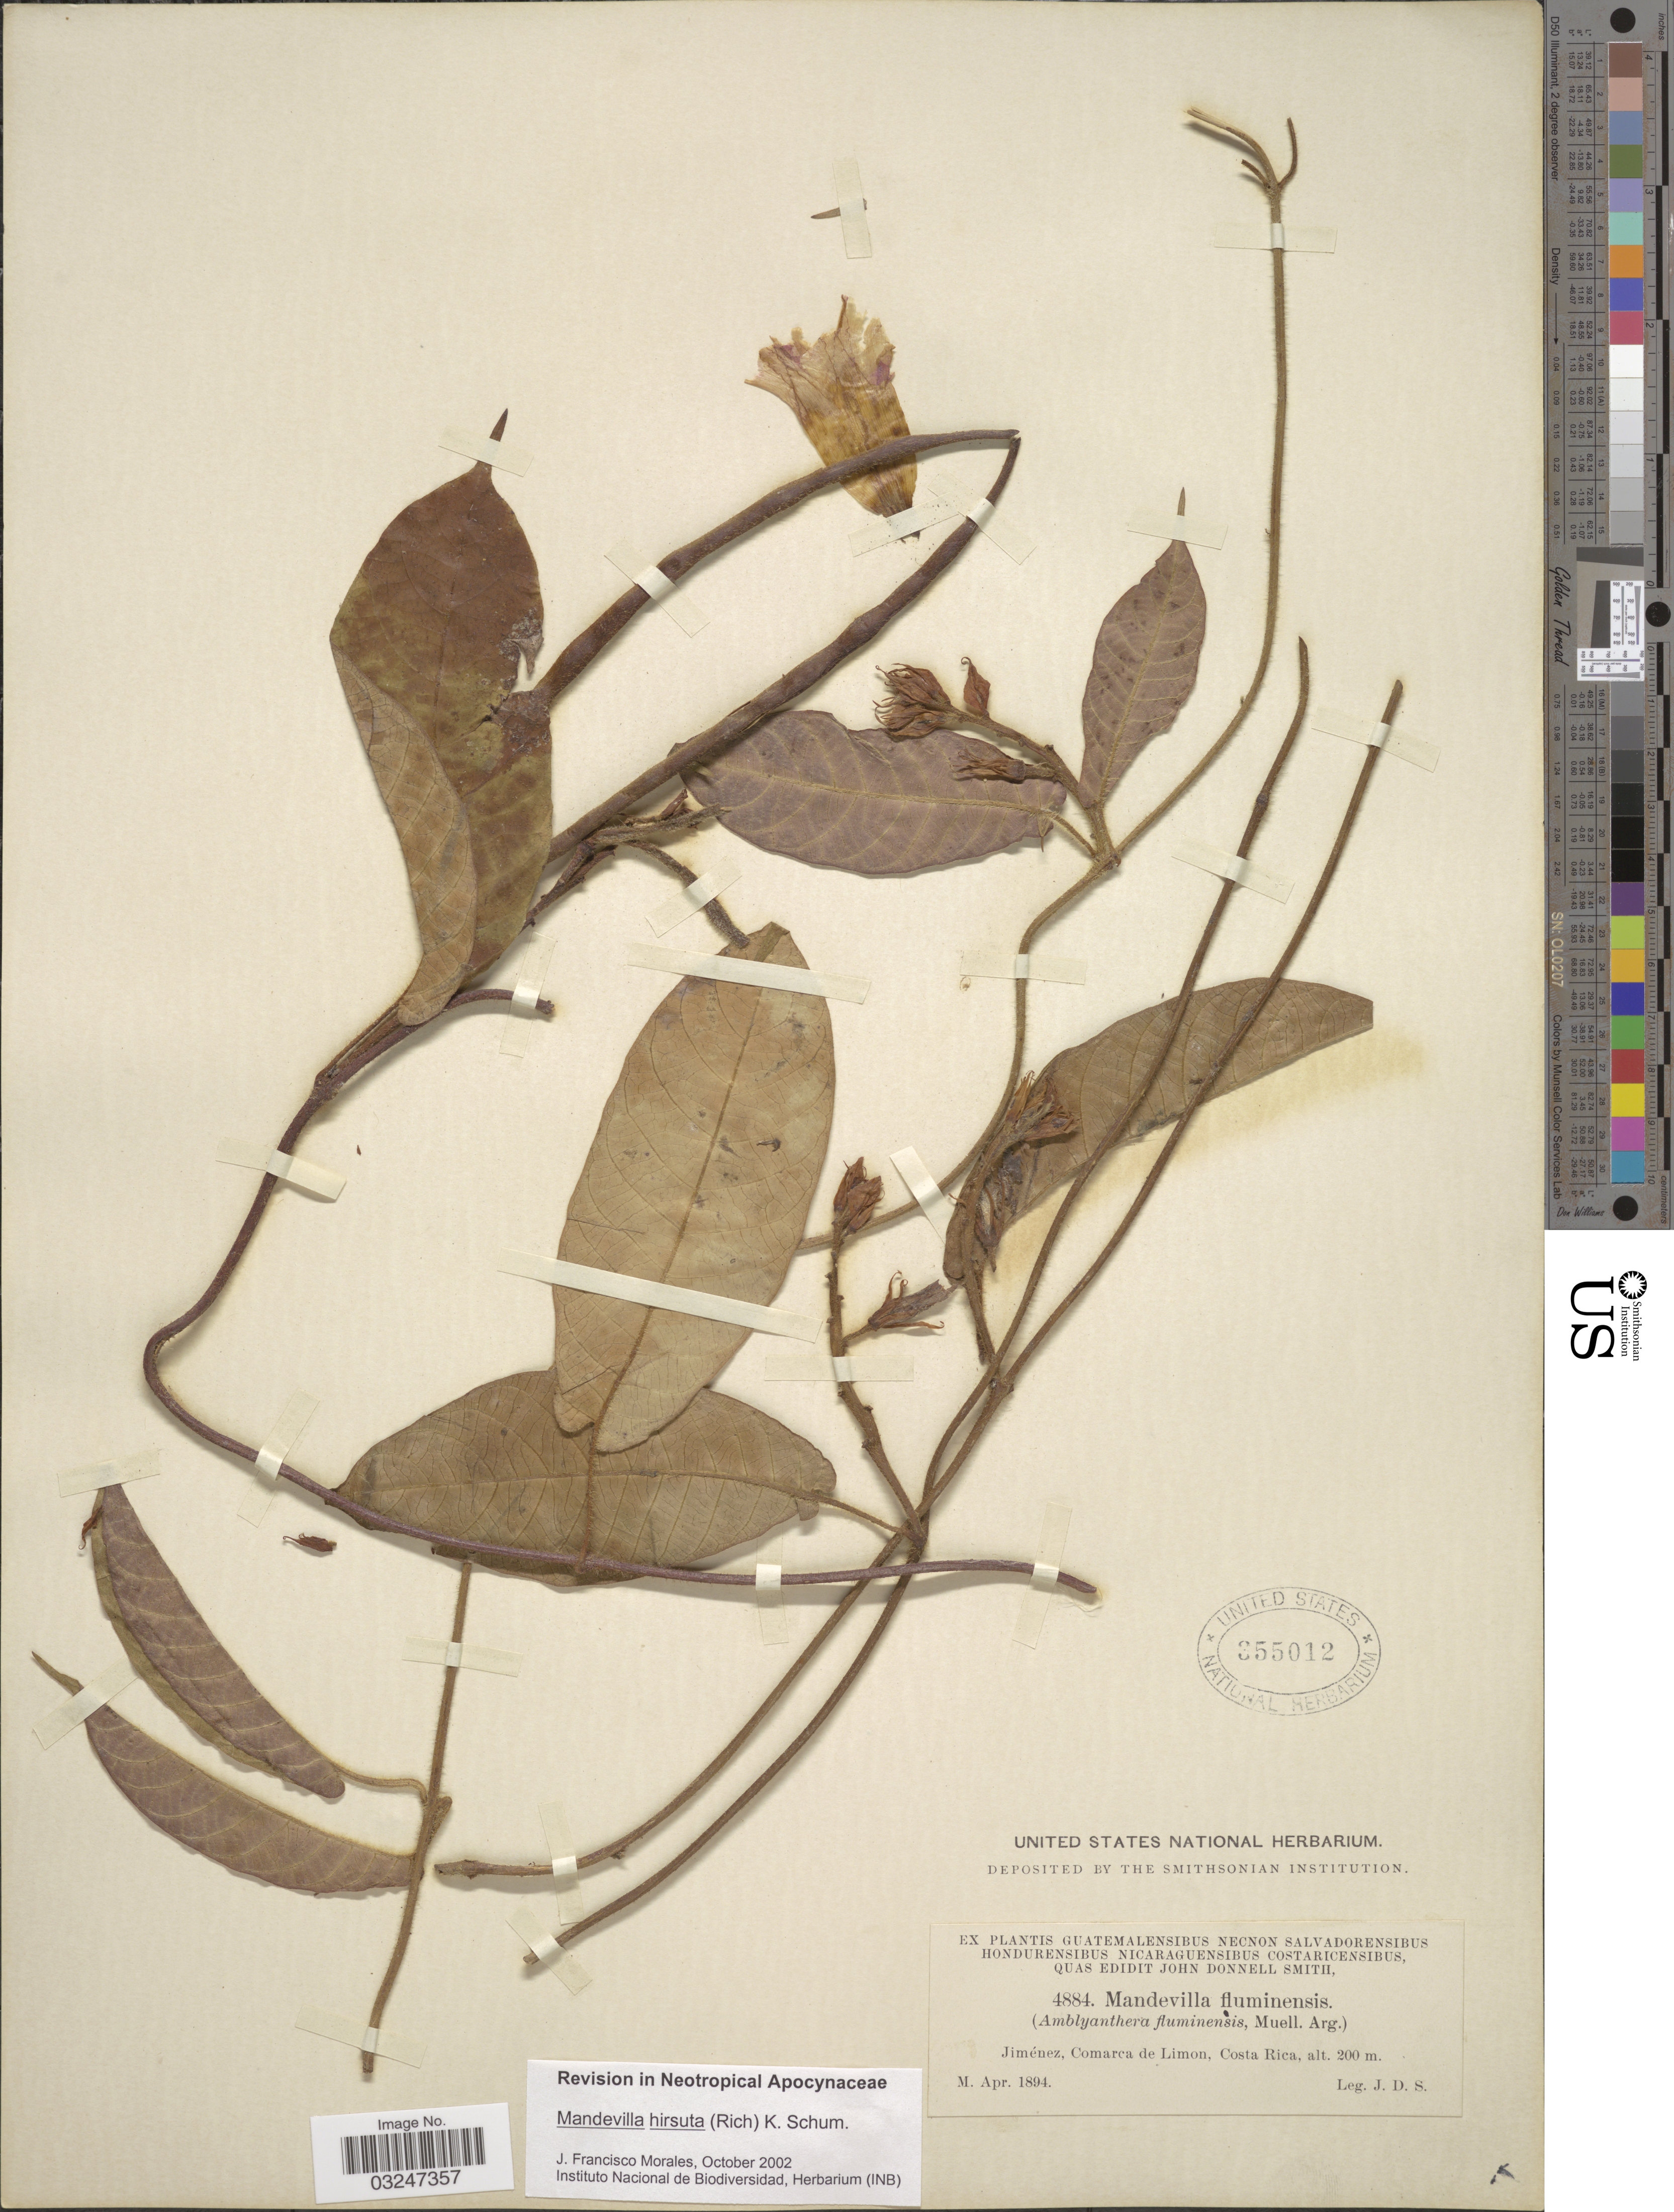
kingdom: Plantae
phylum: Tracheophyta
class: Magnoliopsida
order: Gentianales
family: Apocynaceae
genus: Mandevilla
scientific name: Mandevilla hirsuta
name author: (Rich.) K. Schum.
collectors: J. Donnell Smith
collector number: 4884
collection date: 1894-04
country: Costa Rica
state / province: Limón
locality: Jiménez, Comarca de Limon.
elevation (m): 200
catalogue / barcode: US 355012